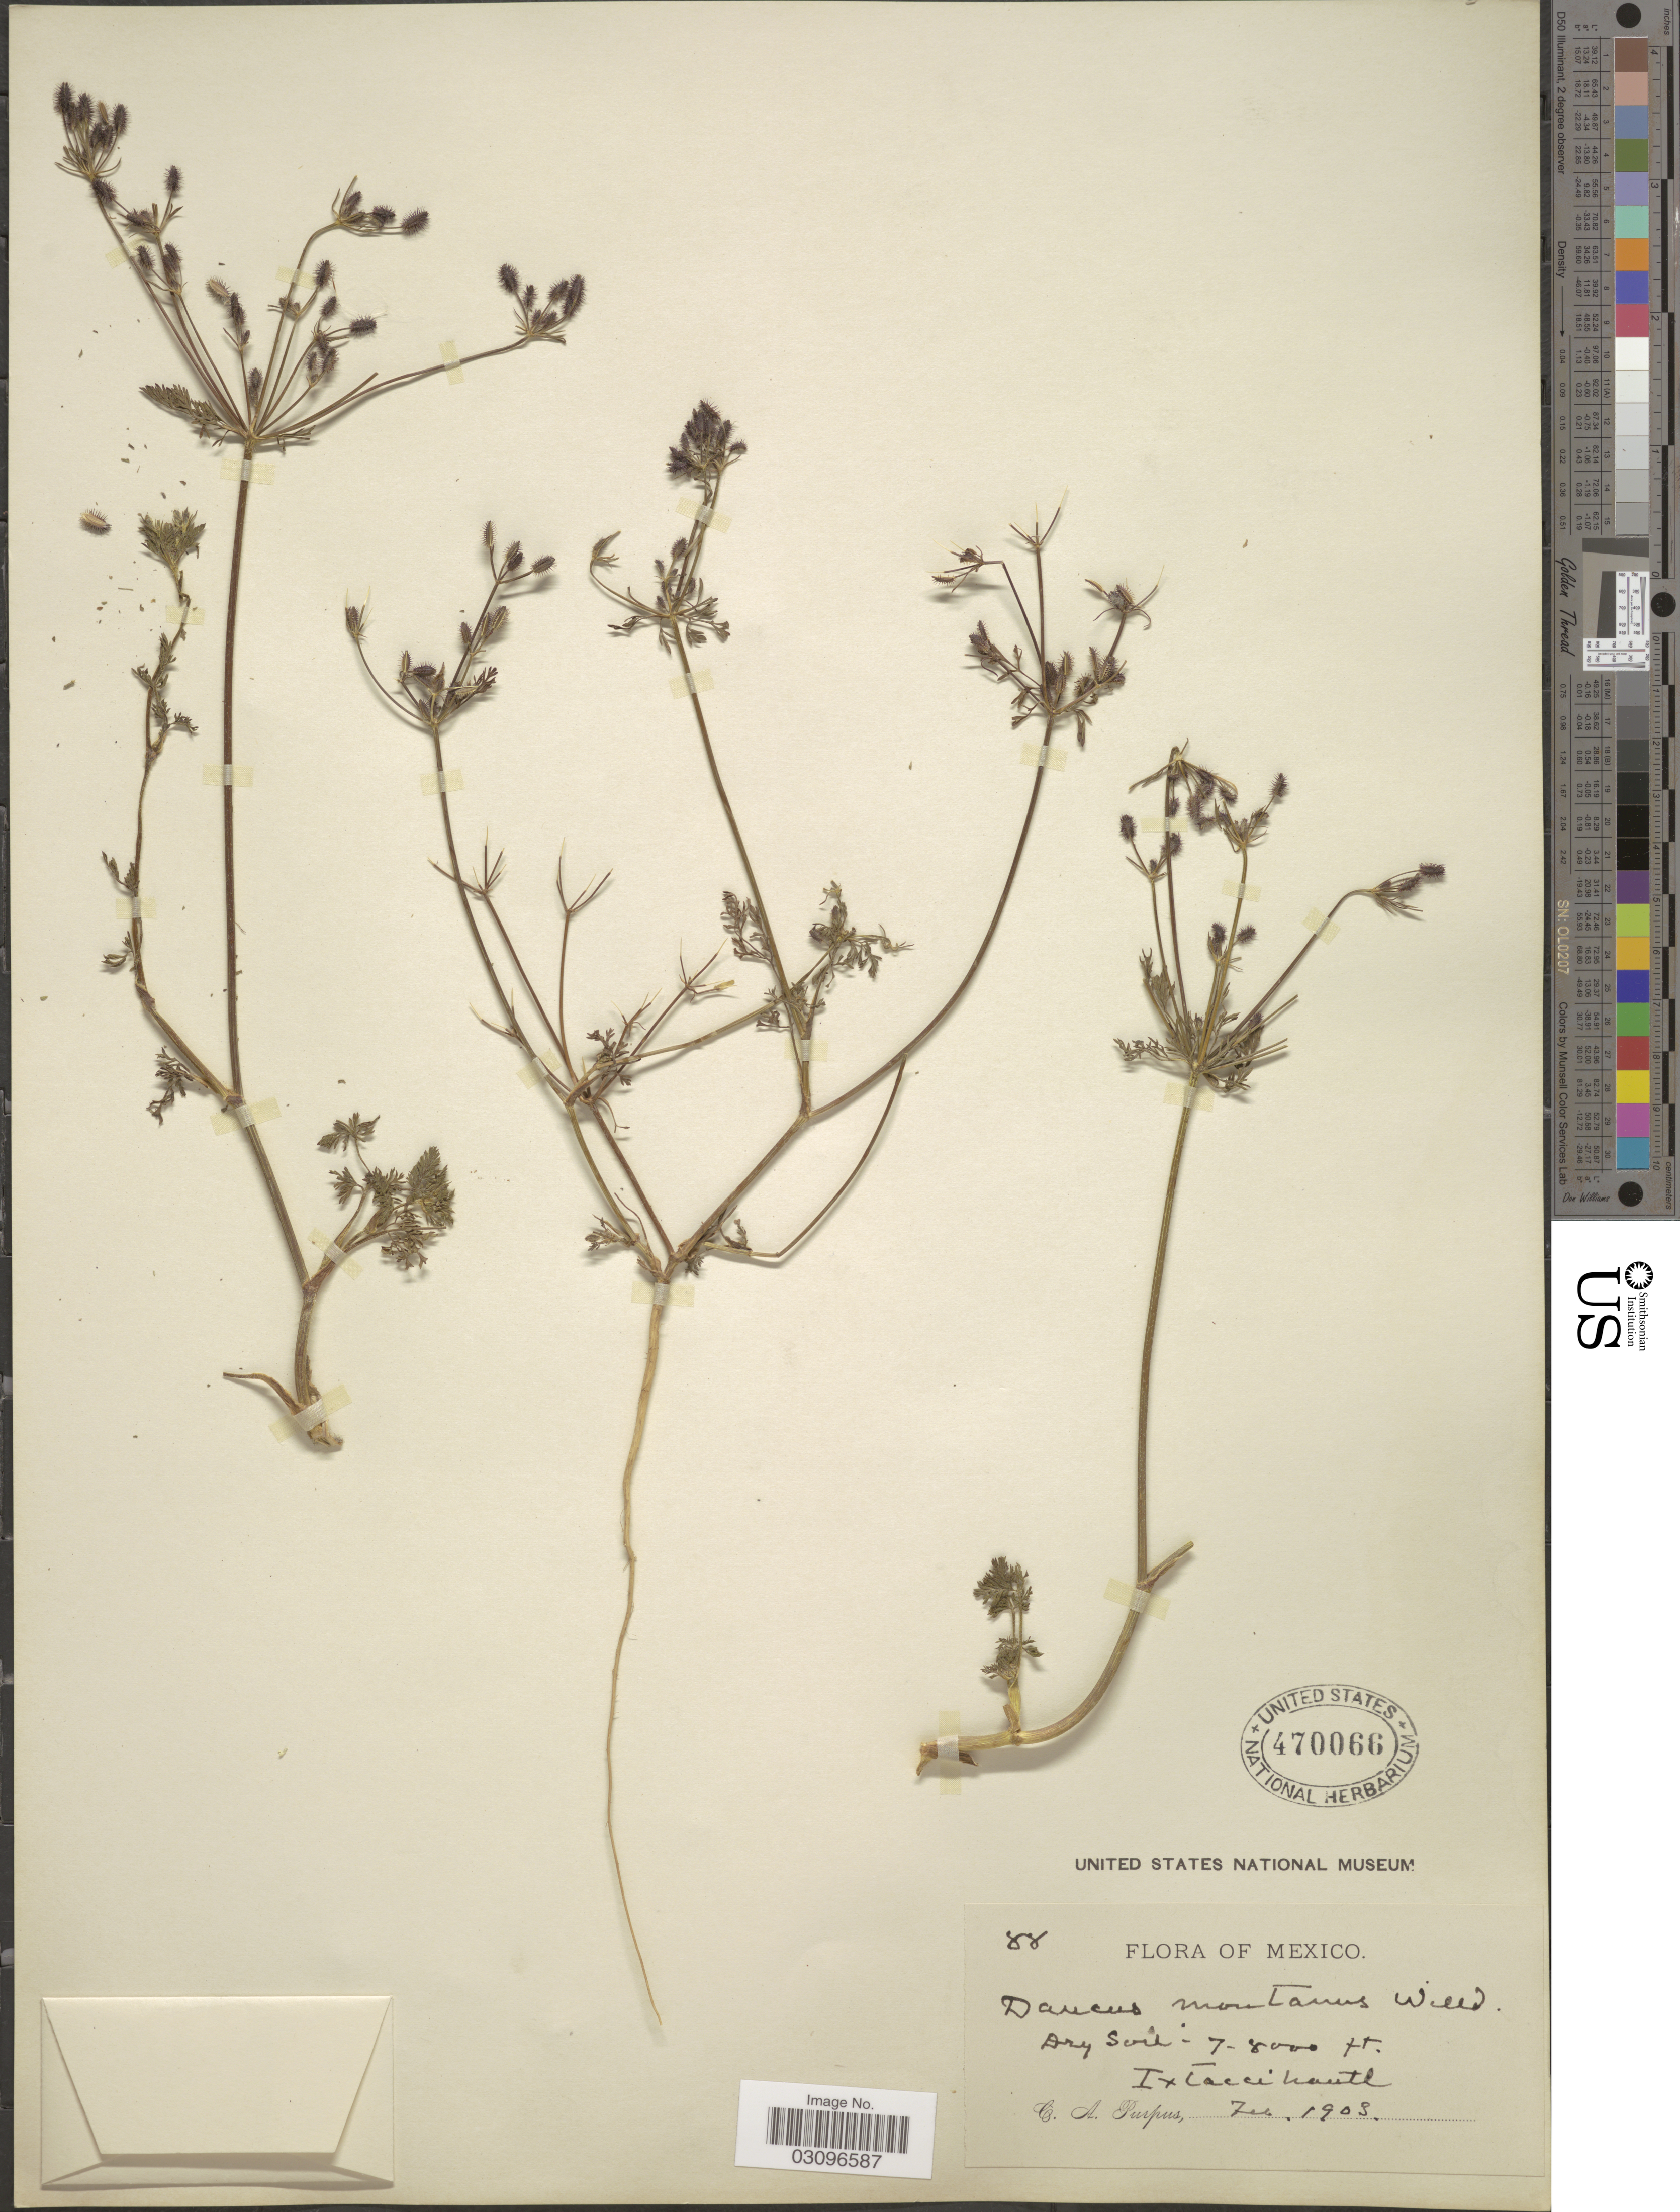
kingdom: Plantae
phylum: Tracheophyta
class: Magnoliopsida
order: Apiales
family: Apiaceae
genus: Daucus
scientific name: Daucus montanus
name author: Humb. & Bonpl. ex Spreng.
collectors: C. A. Purpus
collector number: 88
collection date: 1903-02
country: Mexico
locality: Ixtaccihautl.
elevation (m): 2134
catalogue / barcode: US 470066